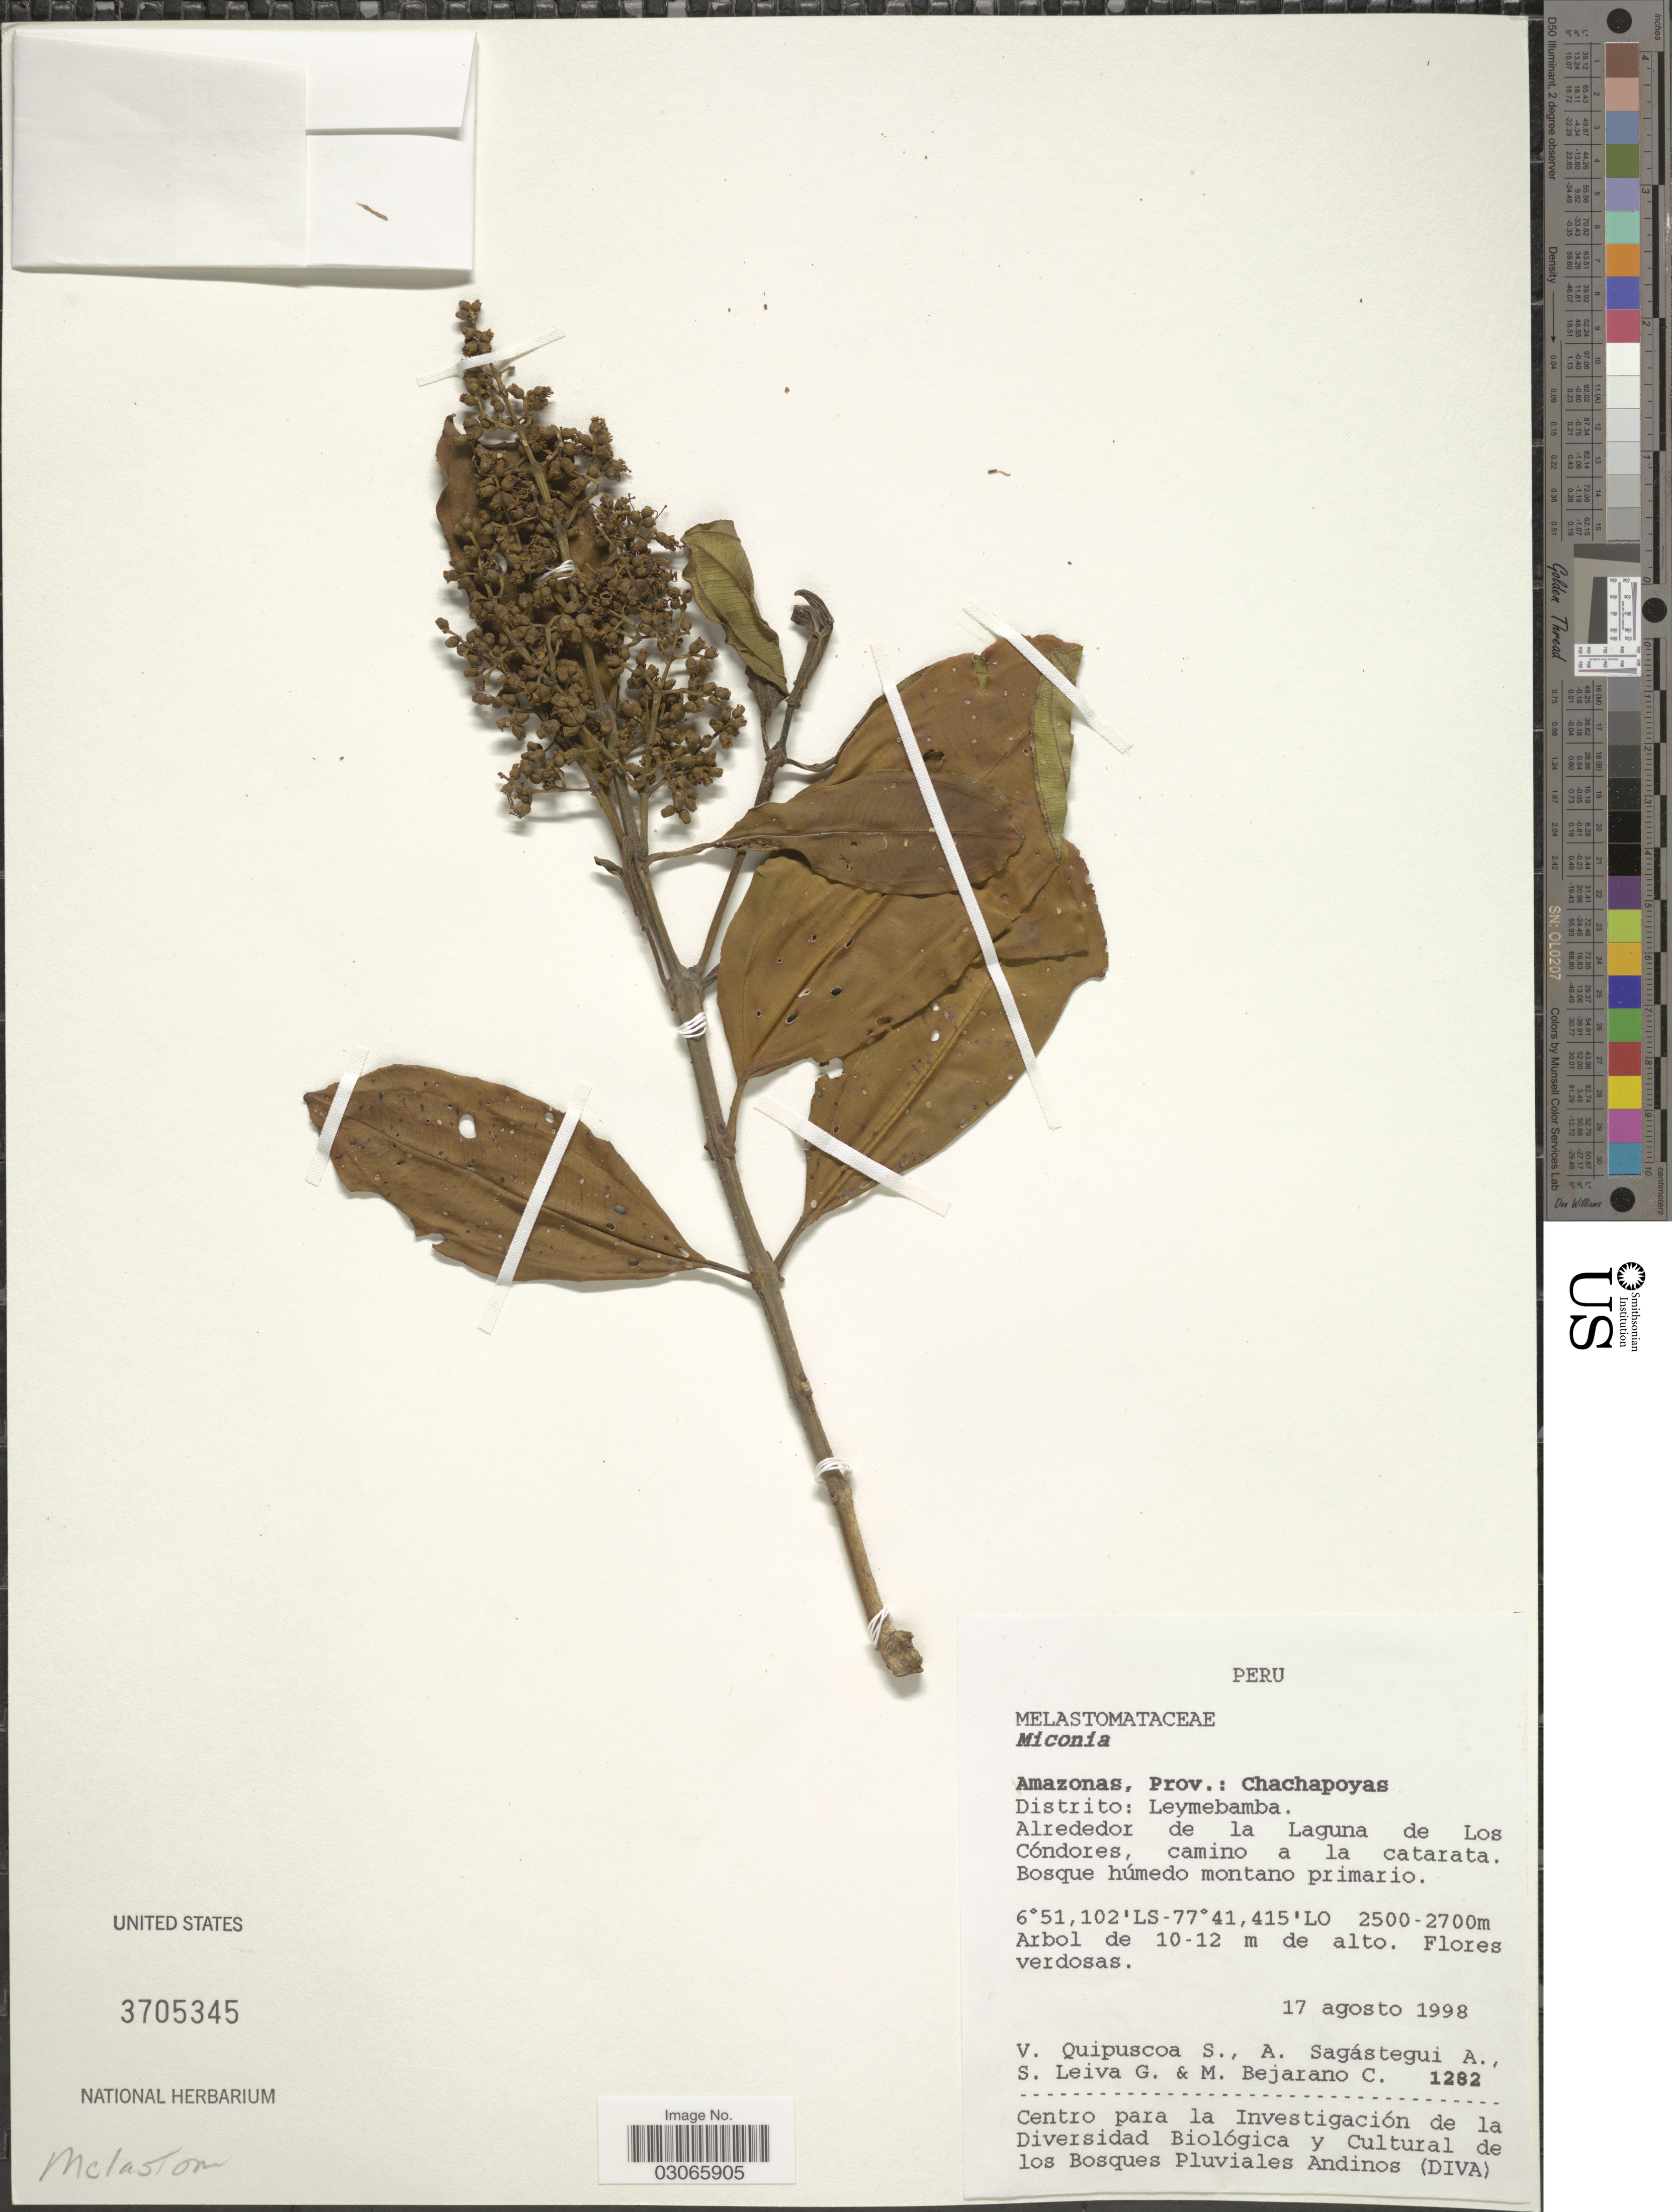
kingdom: Plantae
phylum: Tracheophyta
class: Magnoliopsida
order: Myrtales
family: Melastomataceae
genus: Miconia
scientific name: Miconia sp.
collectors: V. Quipuscoa S., A. Sagástegui A., S. Leiva G. & M. Bejarano C.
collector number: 1282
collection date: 1998-08-17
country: Peru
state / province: Amazonas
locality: Prov.: Chachapoyas. Distrito: Leymebamba. Alrededor de la Laguna de Los Cóndores, camina a la catarata.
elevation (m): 2500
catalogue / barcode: US 3705345